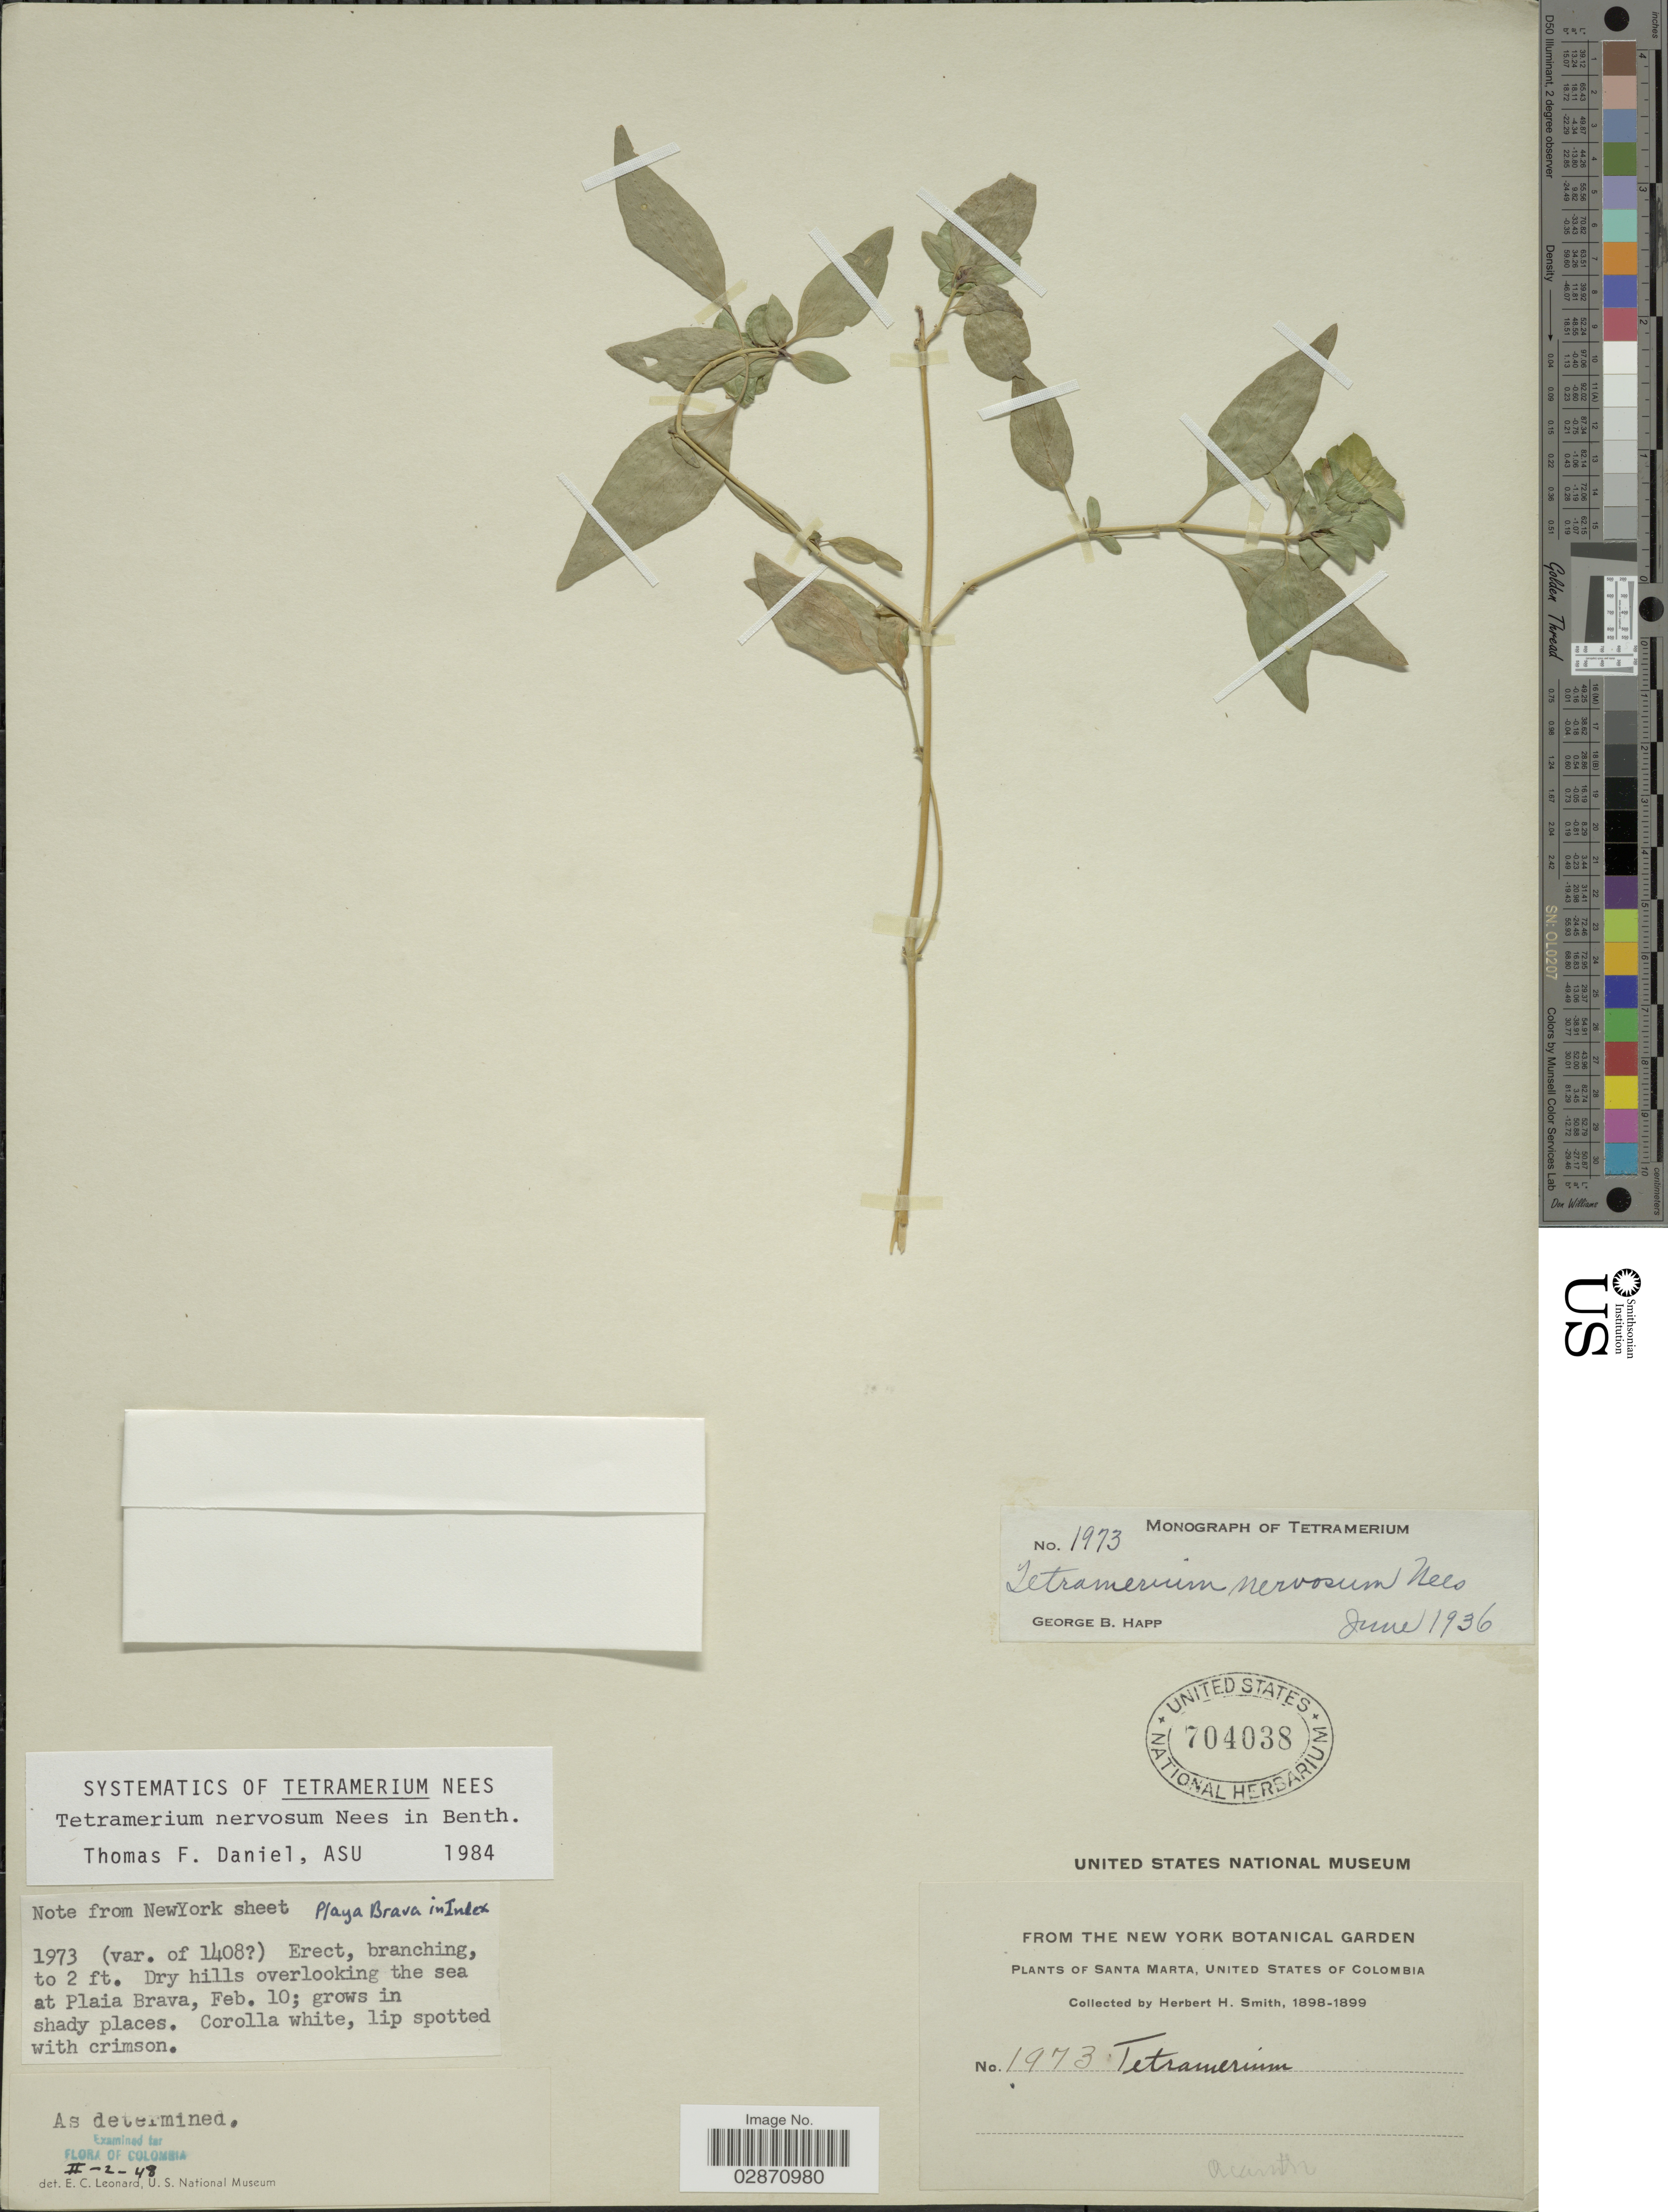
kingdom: Plantae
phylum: Tracheophyta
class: Magnoliopsida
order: Lamiales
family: Acanthaceae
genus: Tetramerium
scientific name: Tetramerium nervosum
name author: Nees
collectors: Herbert H. Smith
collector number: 1973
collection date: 1898/1899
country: Colombia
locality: Santa Marta, United States of Colombia.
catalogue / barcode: US 704038